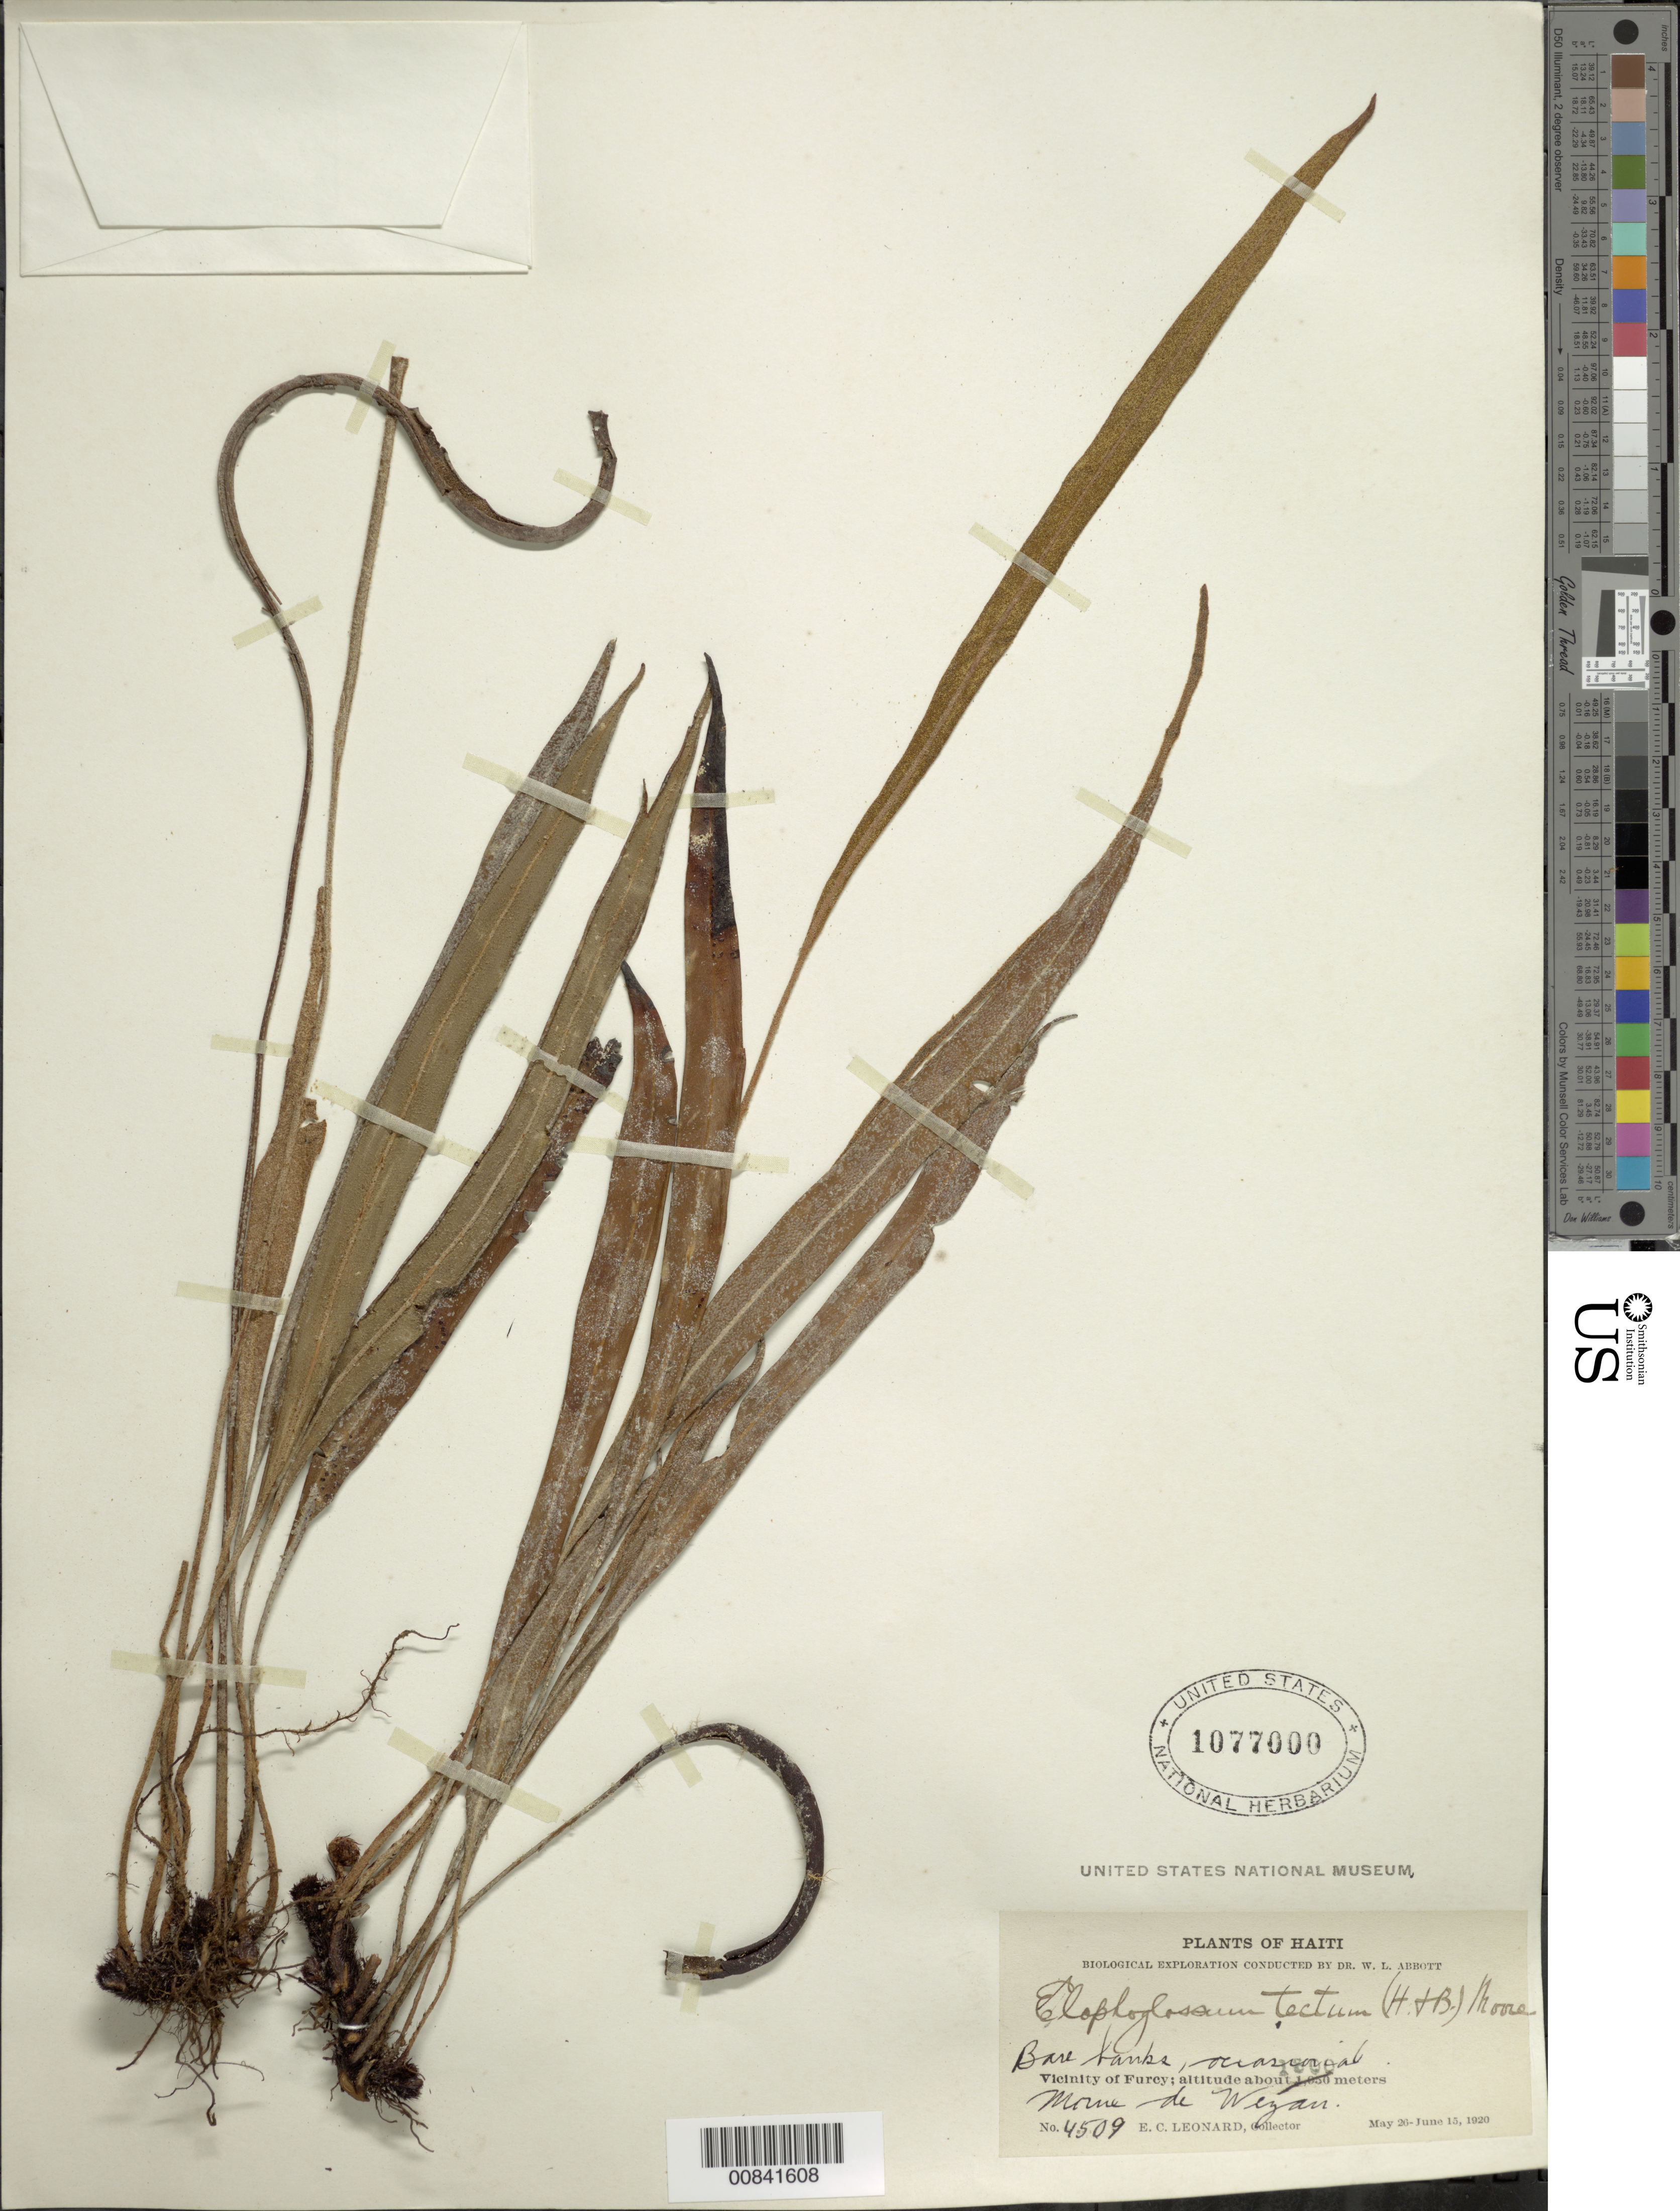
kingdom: Plantae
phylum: Tracheophyta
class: Polypodiopsida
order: Polypodiales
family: Dryopteridaceae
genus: Elaphoglossum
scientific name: Elaphoglossum tectum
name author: (Humb. & Bonpl.) Moore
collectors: E. C. Leonard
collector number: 4509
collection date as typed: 26 May 1920 to 15 Jun 1920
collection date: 1920-05-26/1920-06-15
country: Haiti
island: Hispaniola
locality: Furcy, Morne de Weyan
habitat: Bare banks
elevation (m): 1300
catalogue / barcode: US 1077000